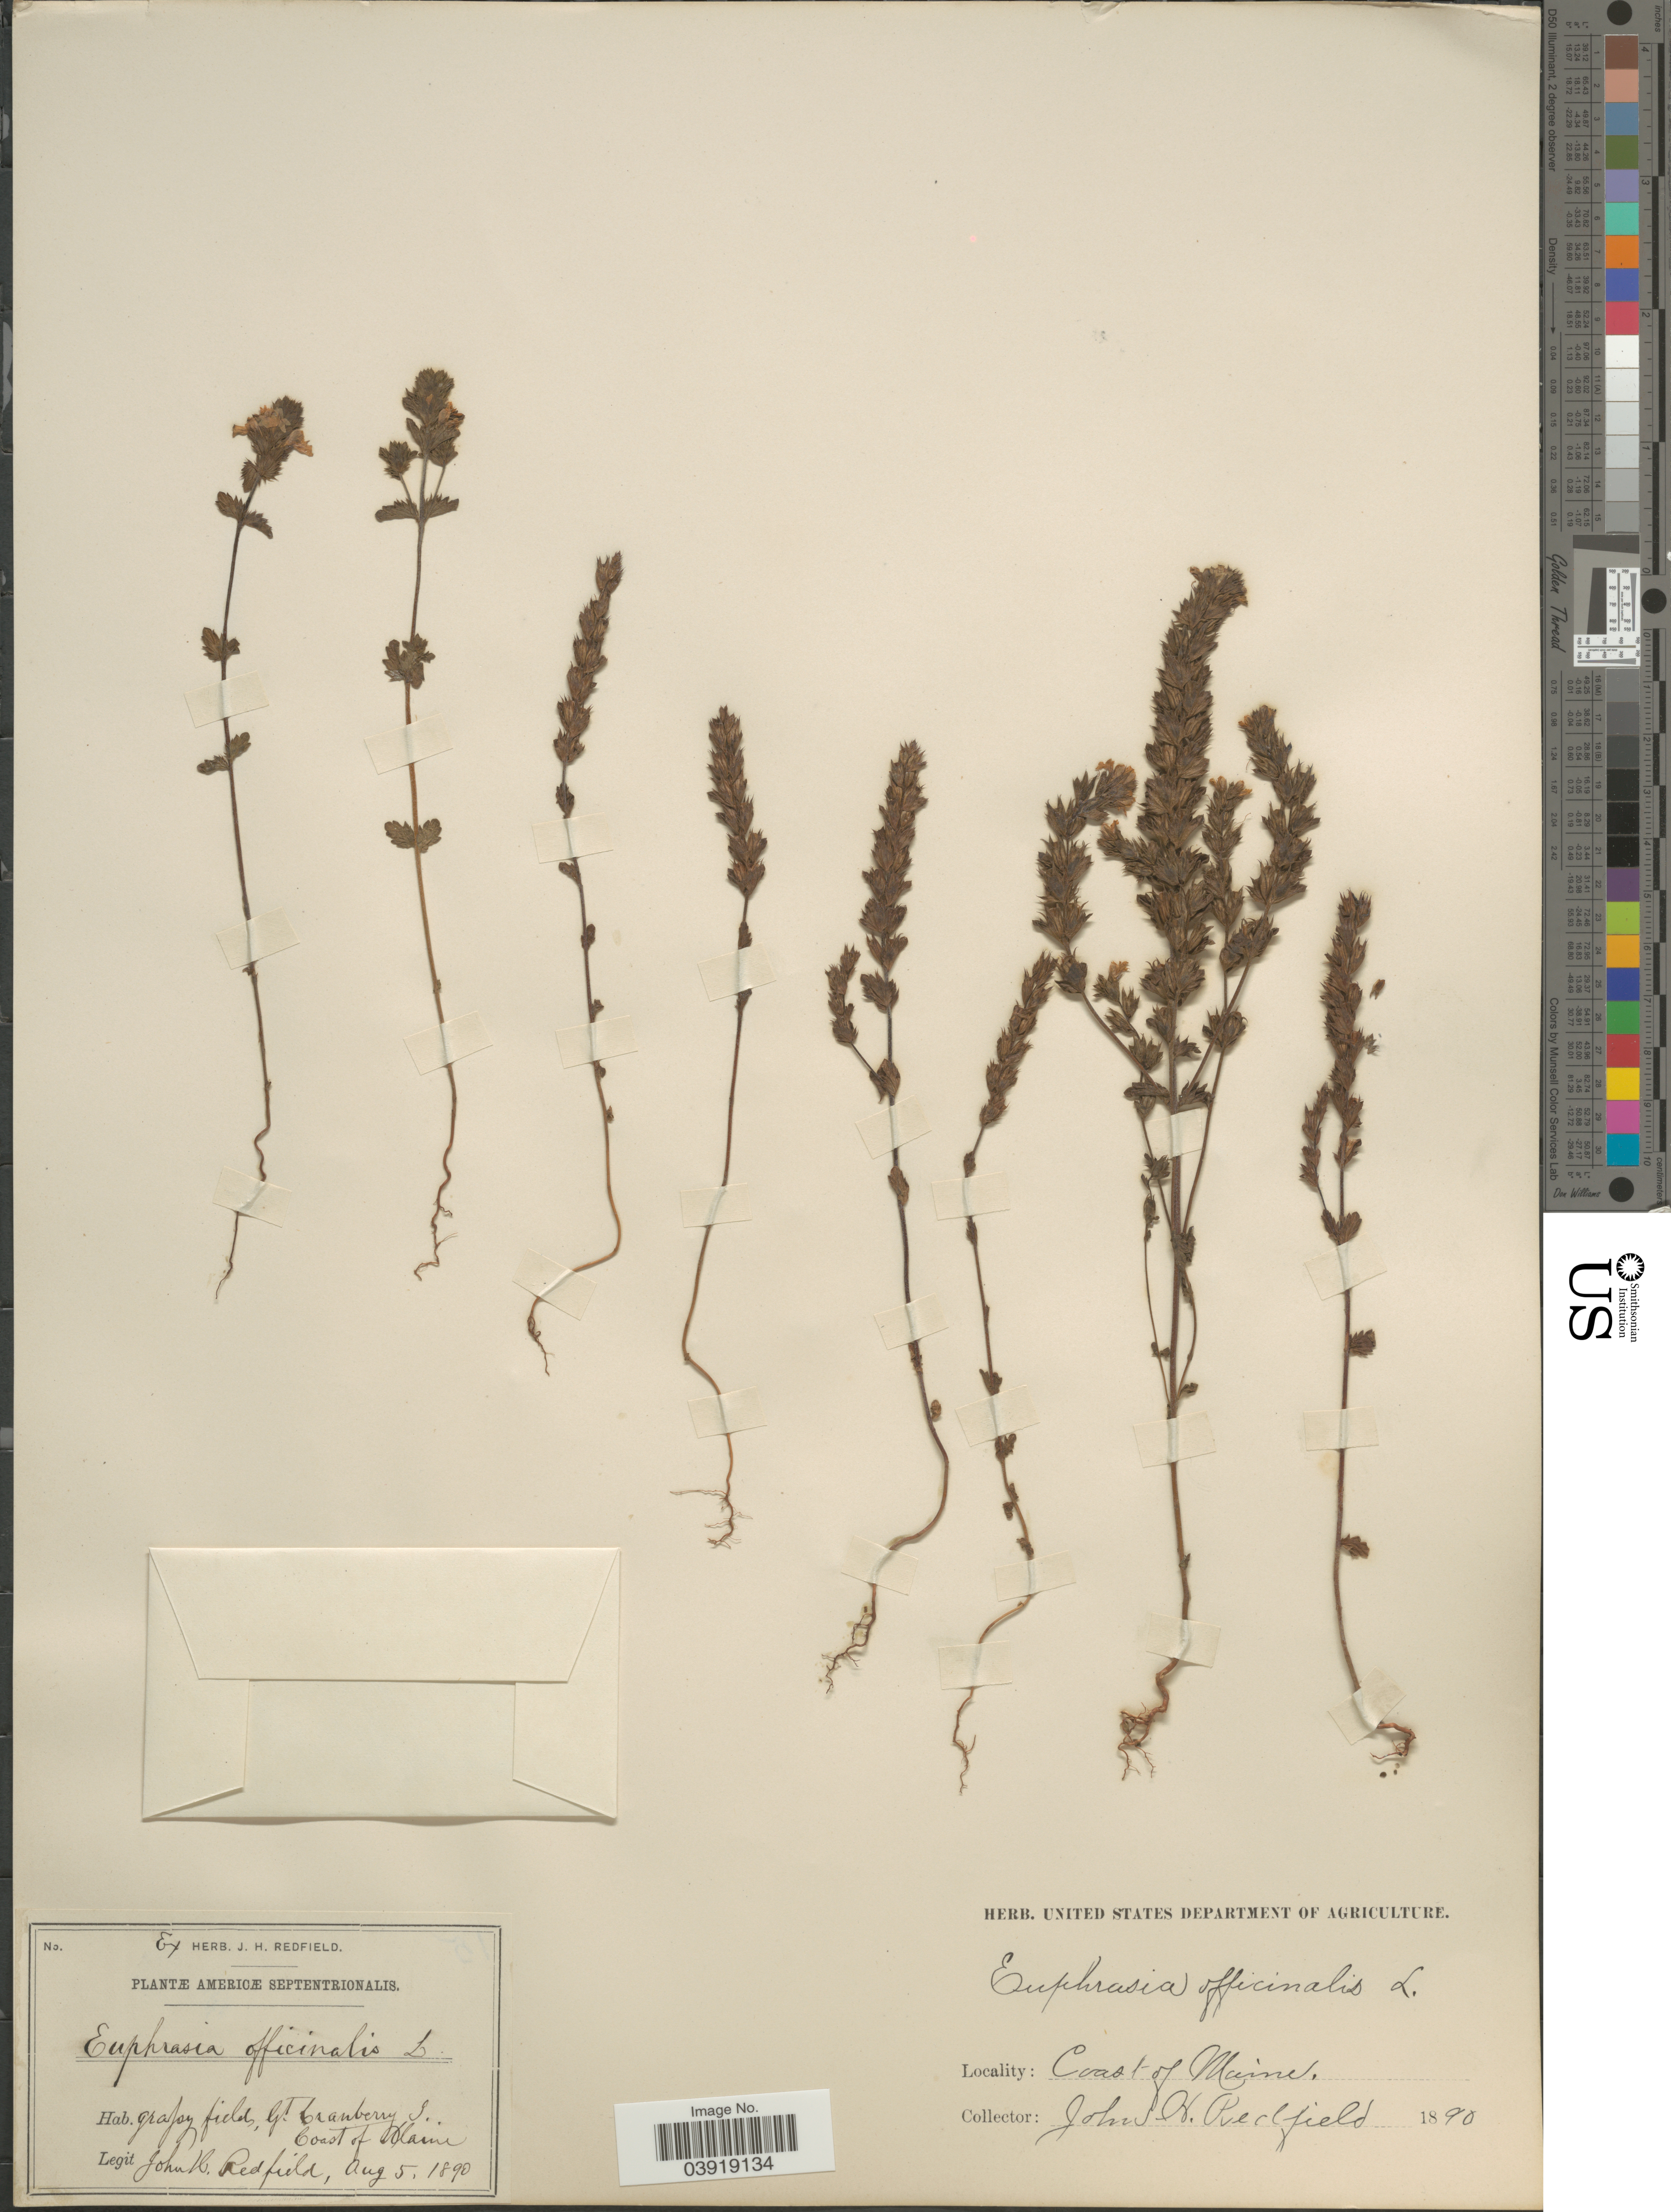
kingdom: Plantae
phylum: Tracheophyta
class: Magnoliopsida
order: Lamiales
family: Orobanchaceae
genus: Euphrasia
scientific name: Euphrasia sp.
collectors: J. Redfield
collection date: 1890-08-05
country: United States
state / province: Maine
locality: Americæ septentrionalis. Grassy fields, G. T. Cranberry S. Coast of Maine.